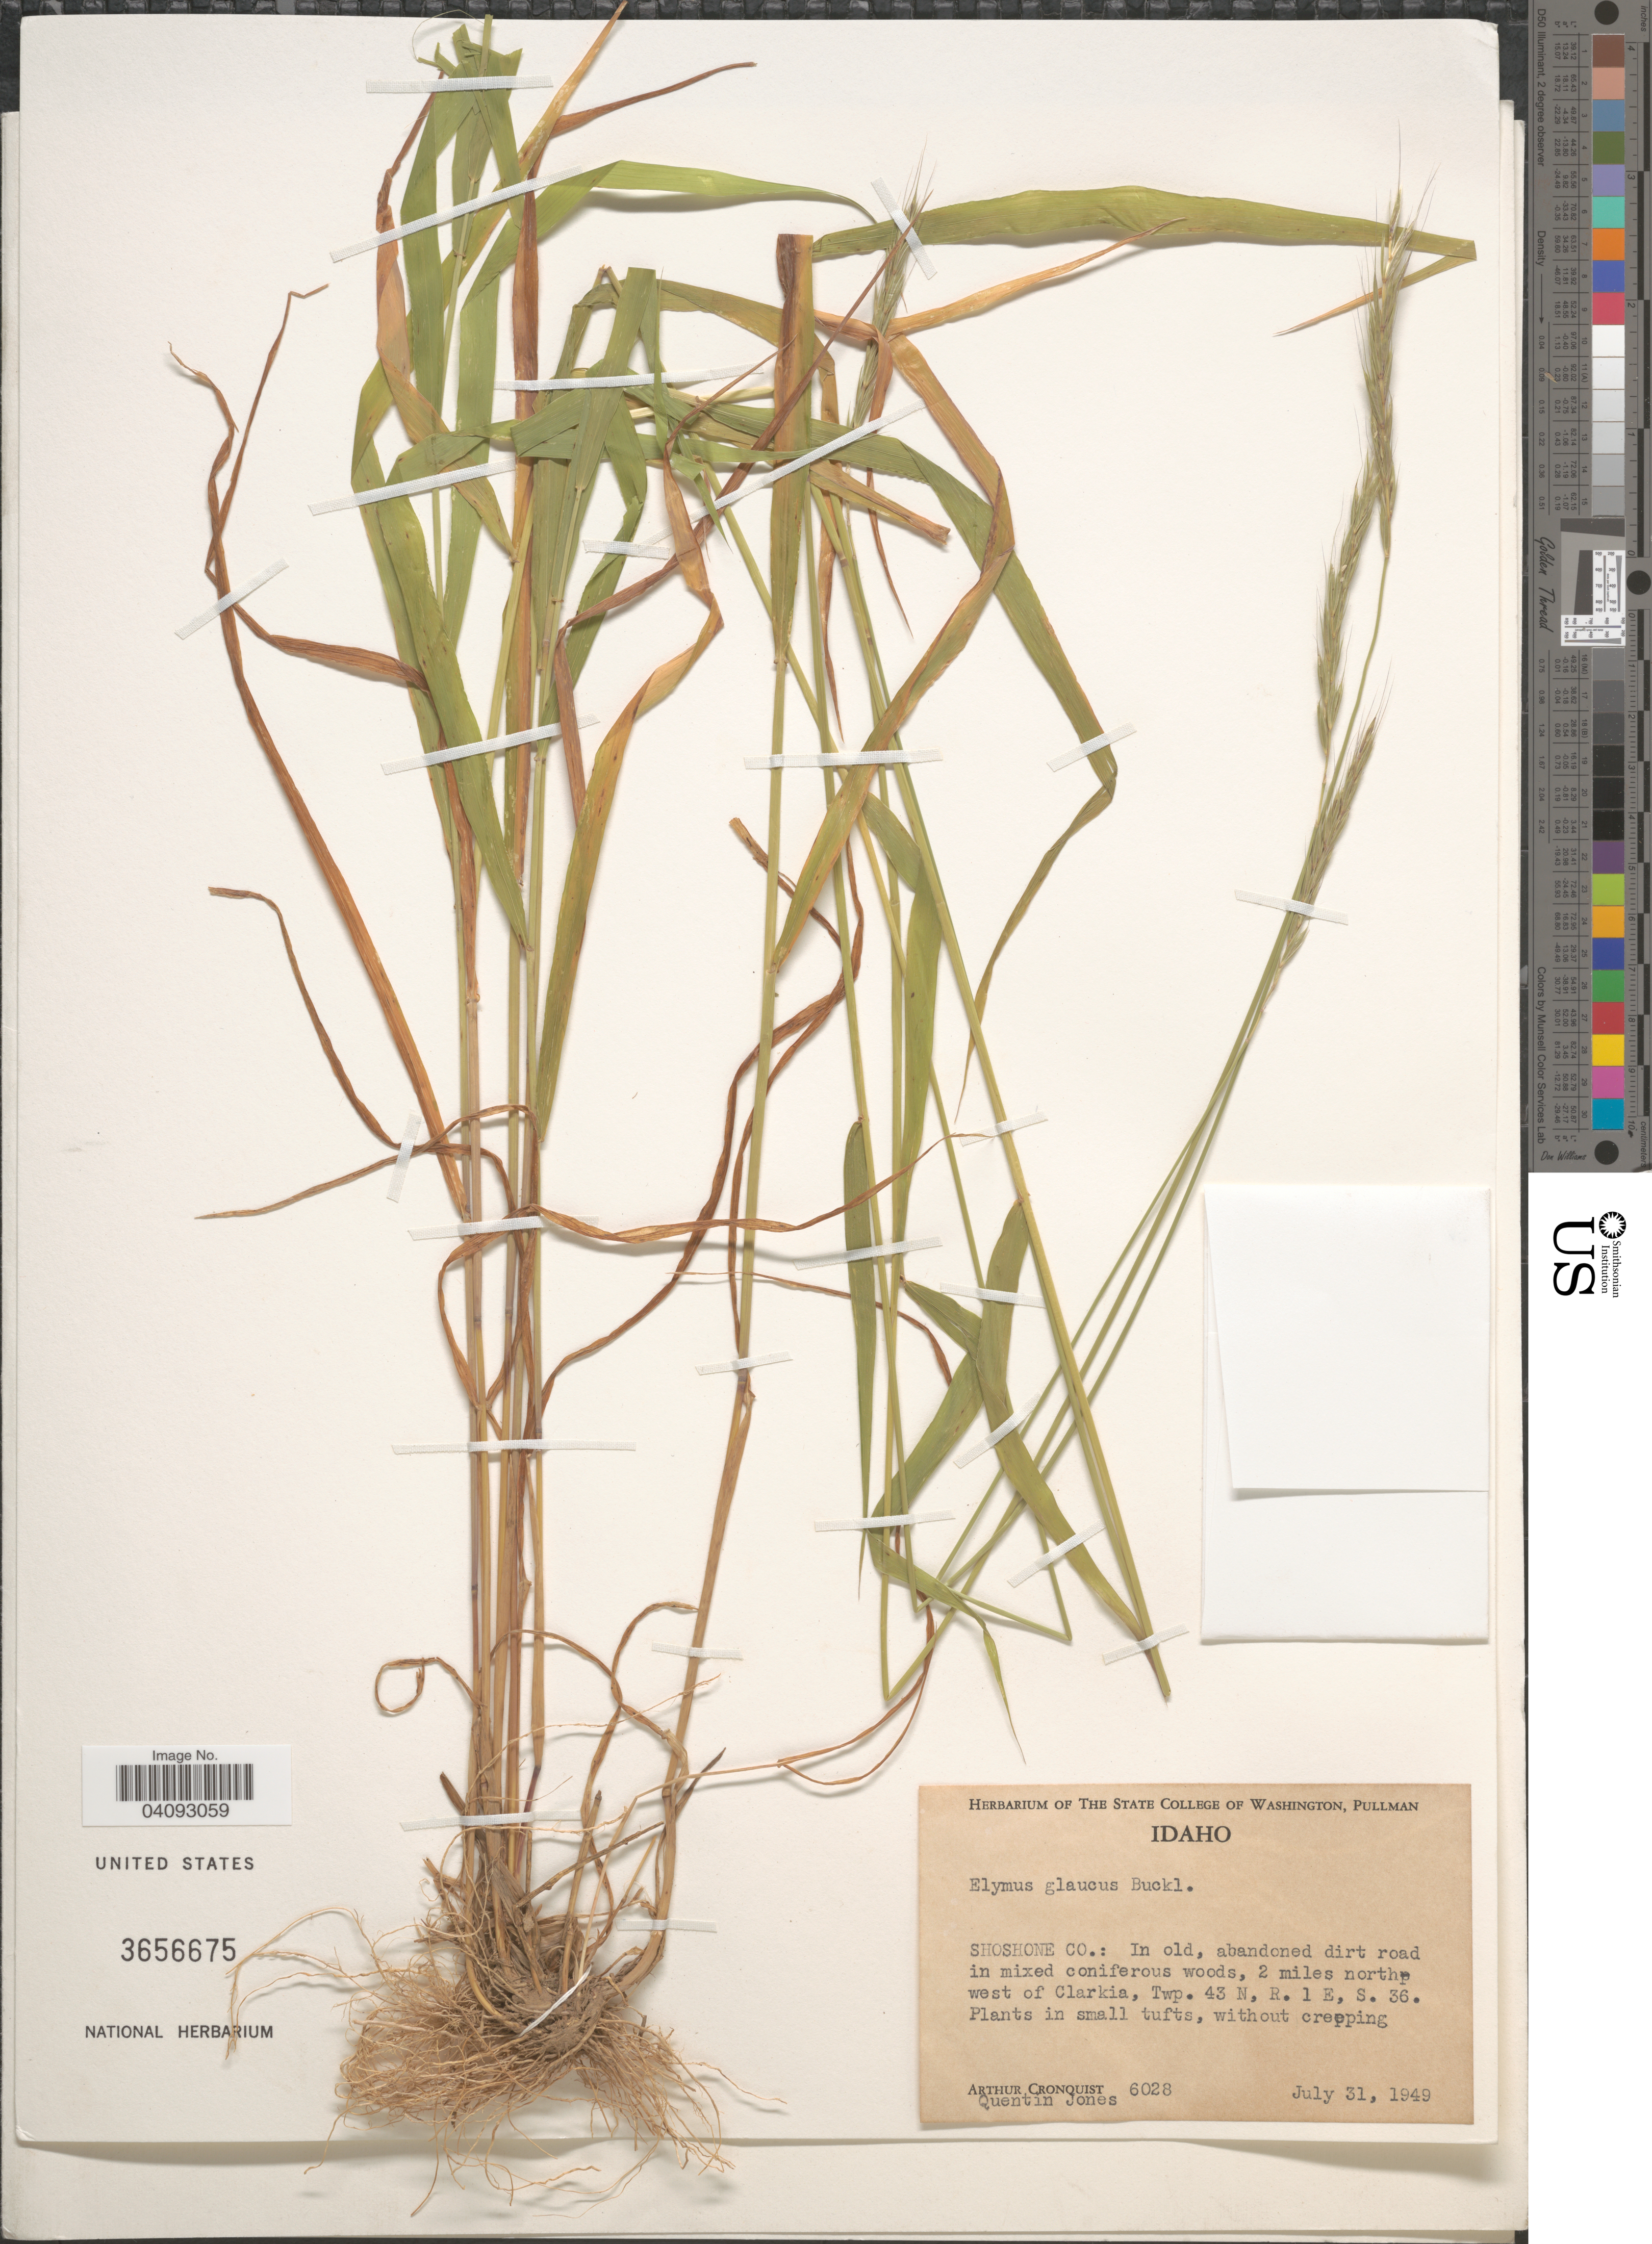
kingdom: Plantae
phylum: Tracheophyta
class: Liliopsida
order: Poales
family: Poaceae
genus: Elymus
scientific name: Elymus glaucus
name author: Buckley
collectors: A. J. Cronquist & Q. Jones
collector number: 6028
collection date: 1949-07-31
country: United States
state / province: Idaho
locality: Shoshone Co.: In old, abandoned dirt road in mixed coniferous woods, 2 miles north west of Clarkia, Twp. 43 N, R. 1 E, S. 36.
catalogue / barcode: US 3656675